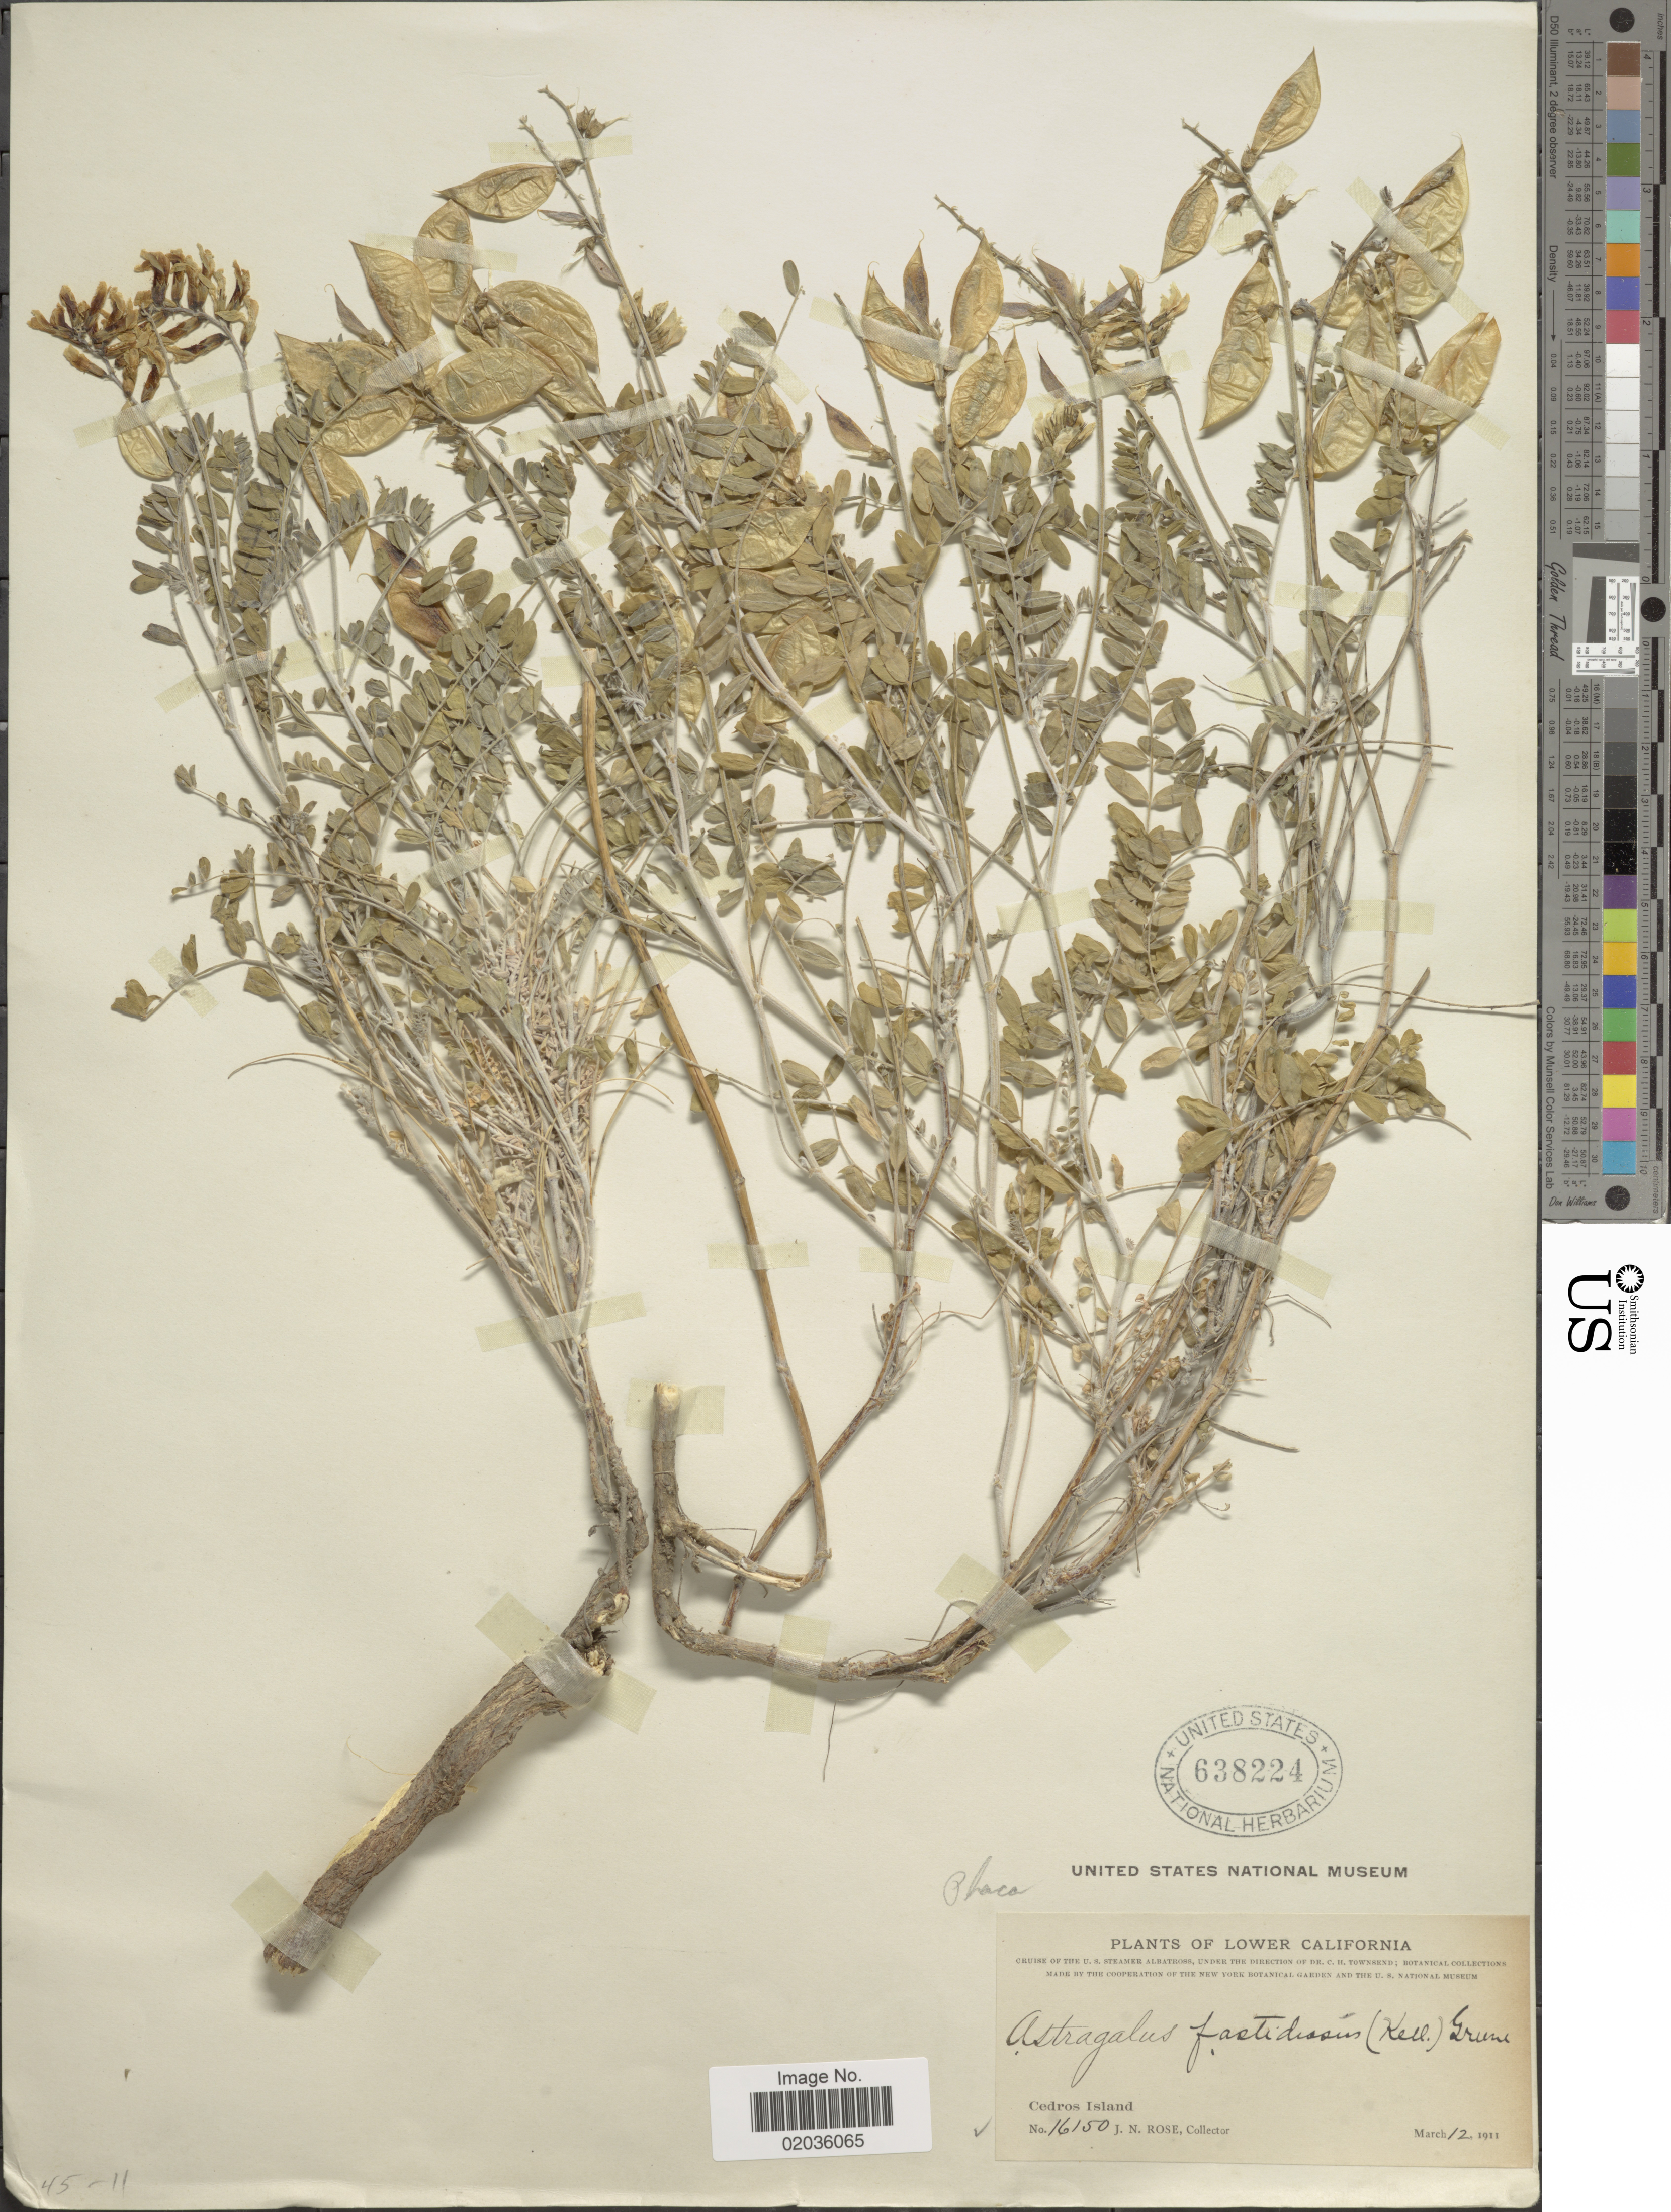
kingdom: Plantae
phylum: Tracheophyta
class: Magnoliopsida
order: Fabales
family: Fabaceae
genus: Astragalus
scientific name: Astragalus fastidiosus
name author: Greene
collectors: J. N. Rose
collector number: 16150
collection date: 1911-03-12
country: Mexico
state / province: Baja California Norte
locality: Cedros Island. Lower California.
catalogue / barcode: US 638224